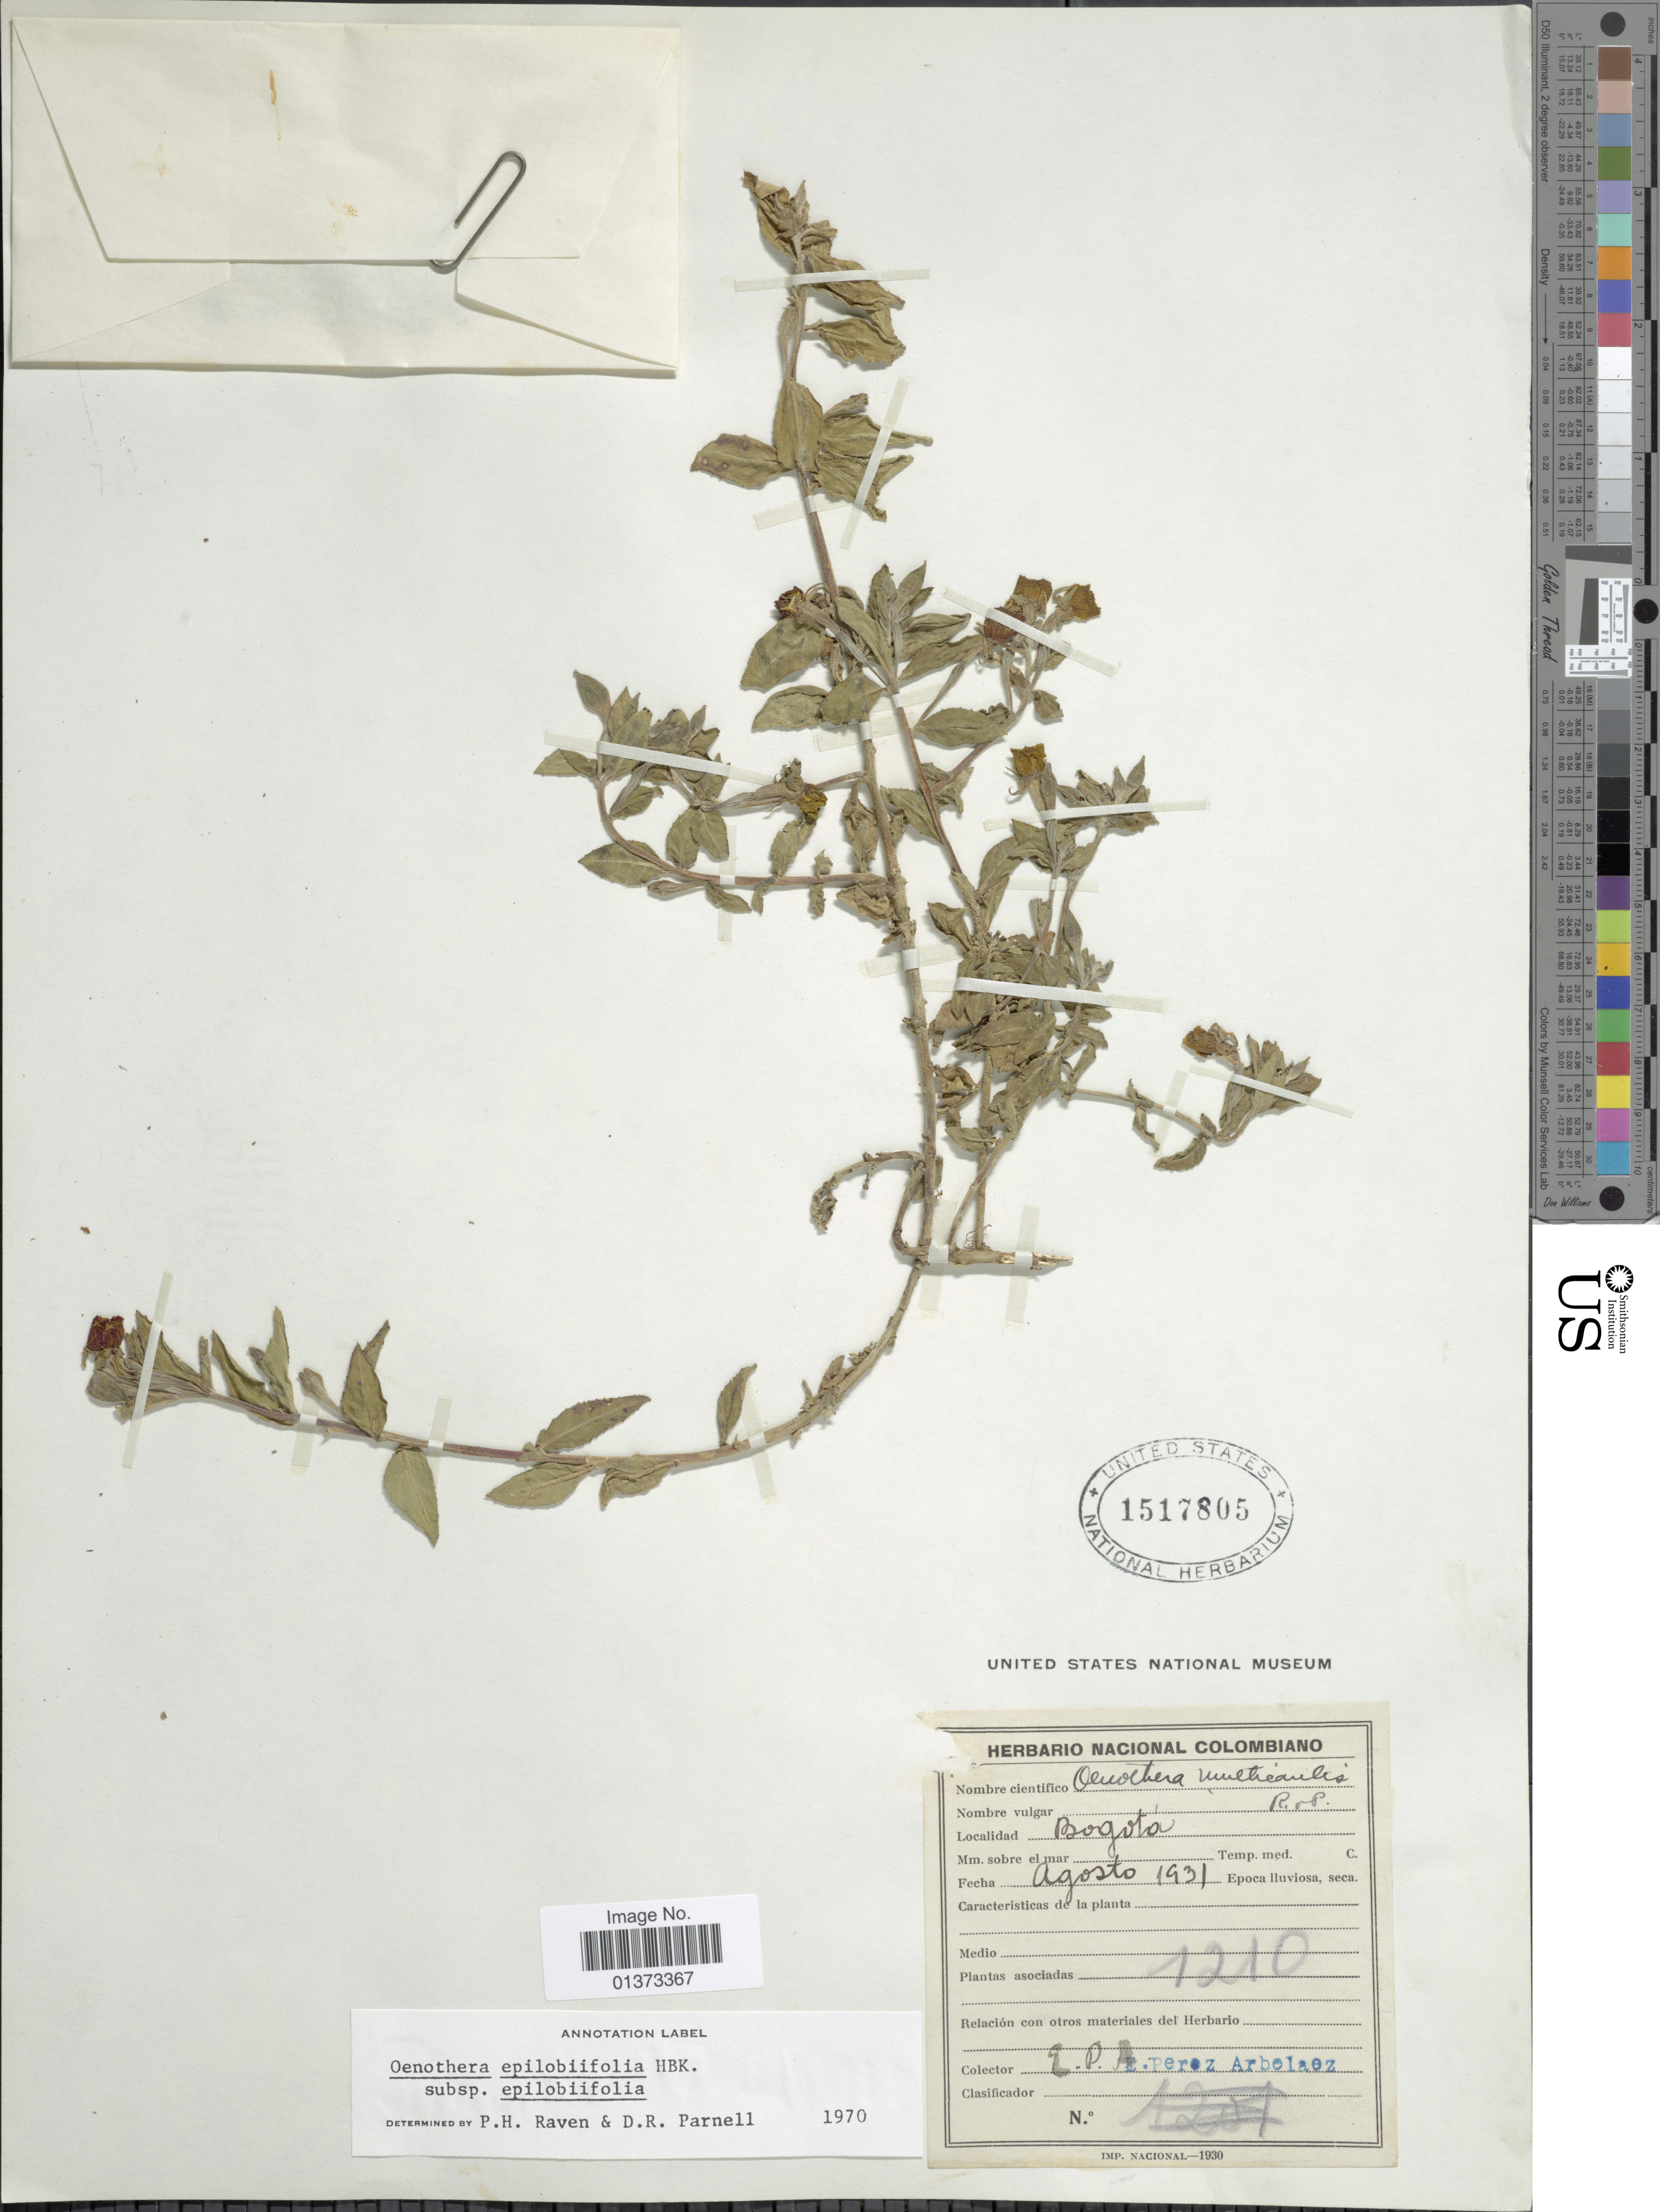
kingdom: Plantae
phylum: Tracheophyta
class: Magnoliopsida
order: Myrtales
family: Onagraceae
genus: Oenothera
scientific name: Oenothera epilobiifolia subsp. epilobiifolia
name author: Kunth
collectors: E. Pérez Arbeláez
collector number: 1210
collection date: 1931-08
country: Colombia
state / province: Bogota D.C.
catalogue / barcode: US 1517805